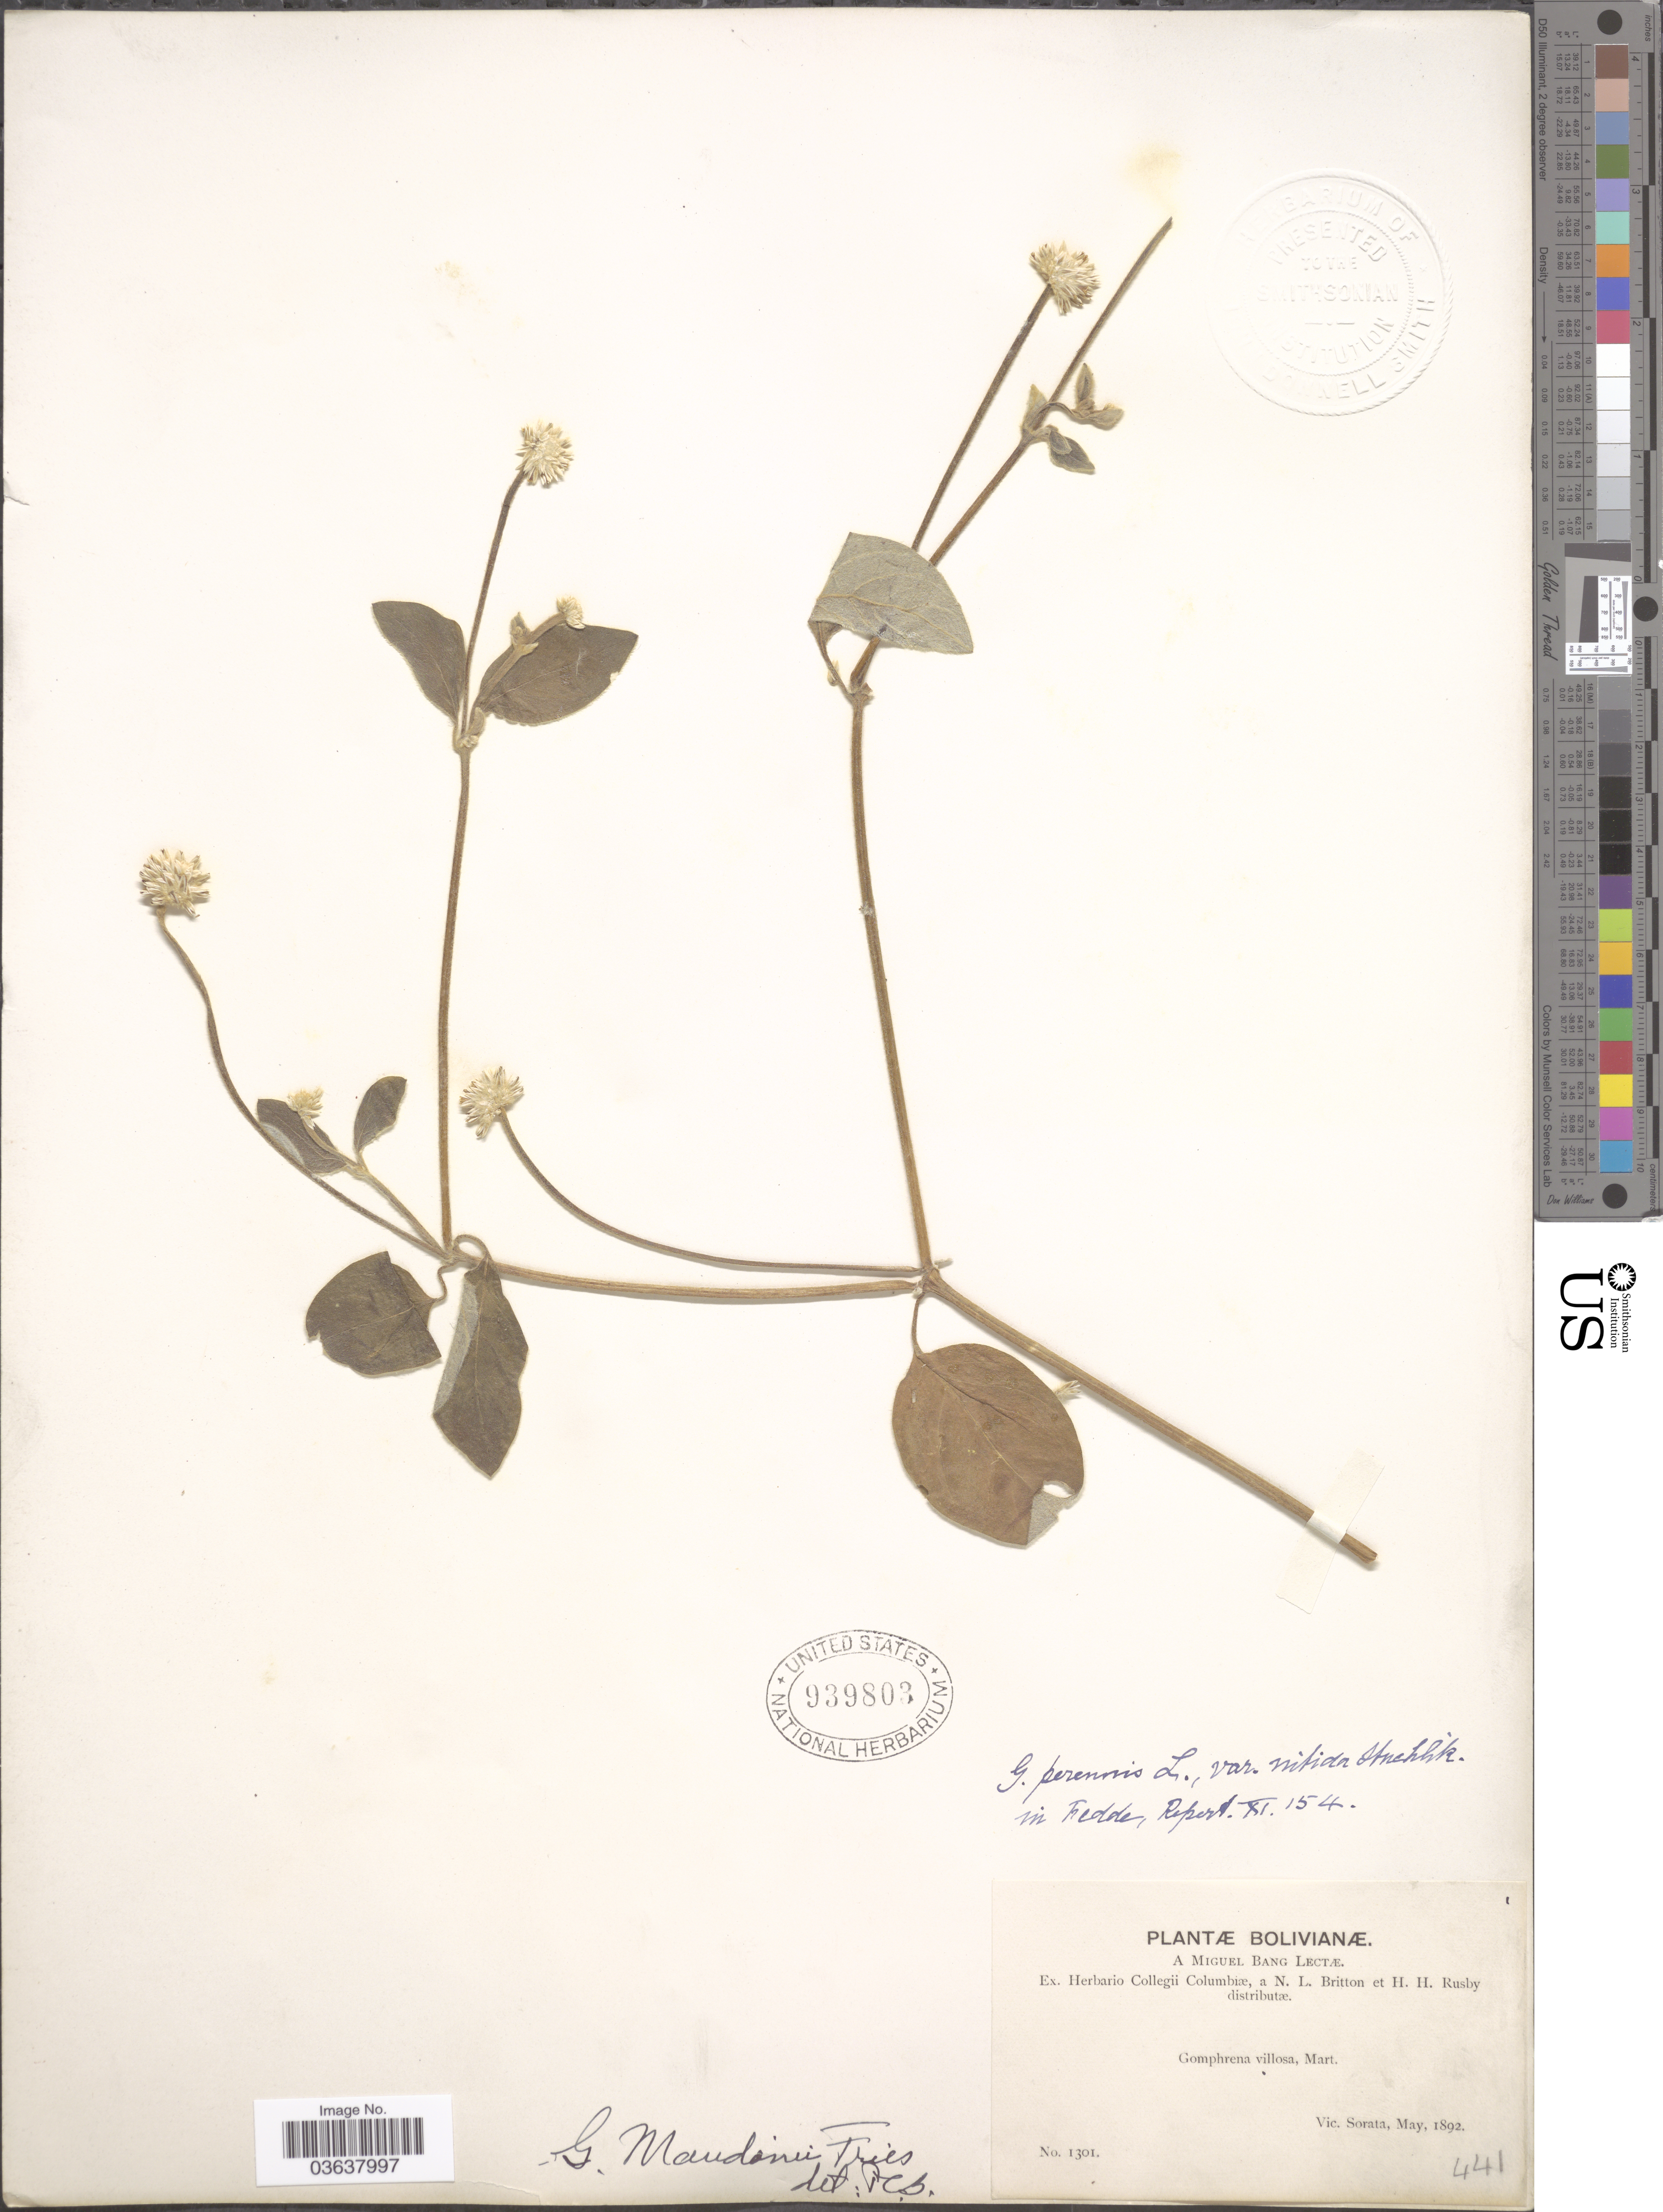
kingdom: Plantae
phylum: Tracheophyta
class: Magnoliopsida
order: Caryophyllales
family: Amaranthaceae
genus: Gomphrena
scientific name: Gomphrena mandonii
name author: R.E. Fr.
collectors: M. Bang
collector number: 1301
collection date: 1892-05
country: Bolivia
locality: Vic. Sorata.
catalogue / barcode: US 939803